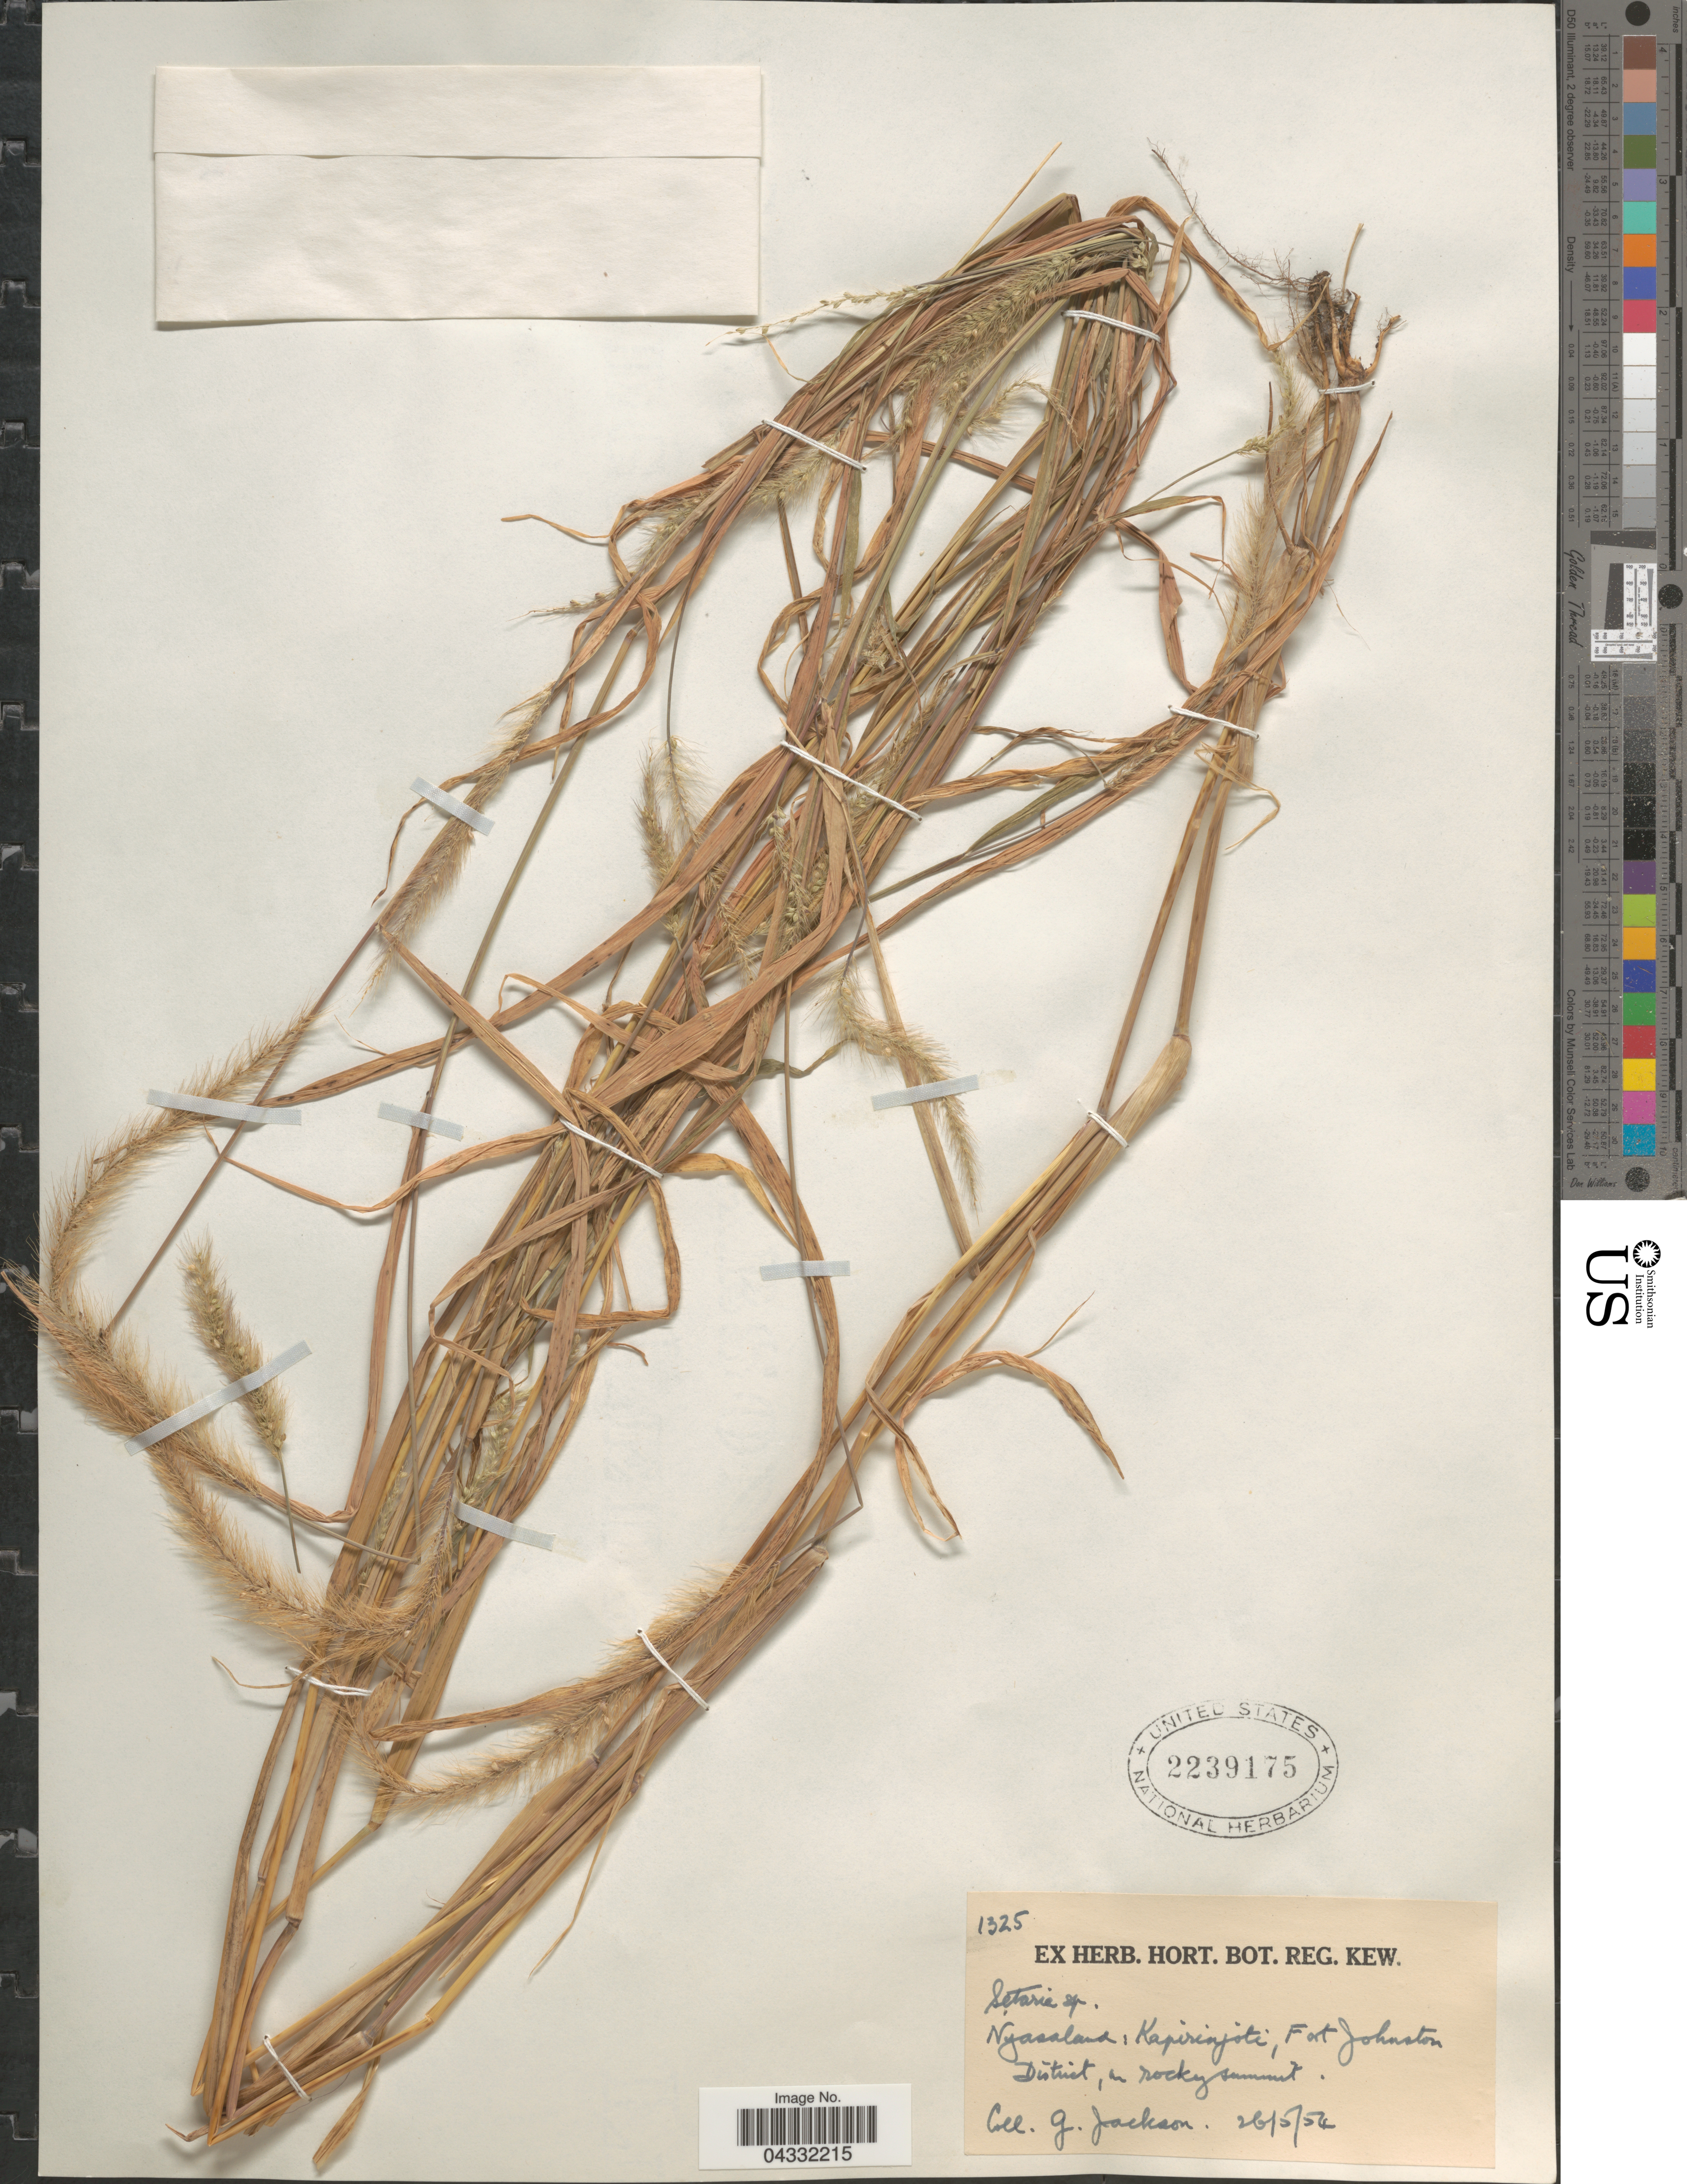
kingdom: Plantae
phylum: Tracheophyta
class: Liliopsida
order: Poales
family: Poaceae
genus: Setaria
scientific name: Setaria sp.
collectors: J. Jackson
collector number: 1325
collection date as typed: Transcribed d/m/y: 26/5/54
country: Malawi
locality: Nyasaland; Kapirinjoti; Fort Johnston District, in rocky summit.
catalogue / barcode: US 2239175